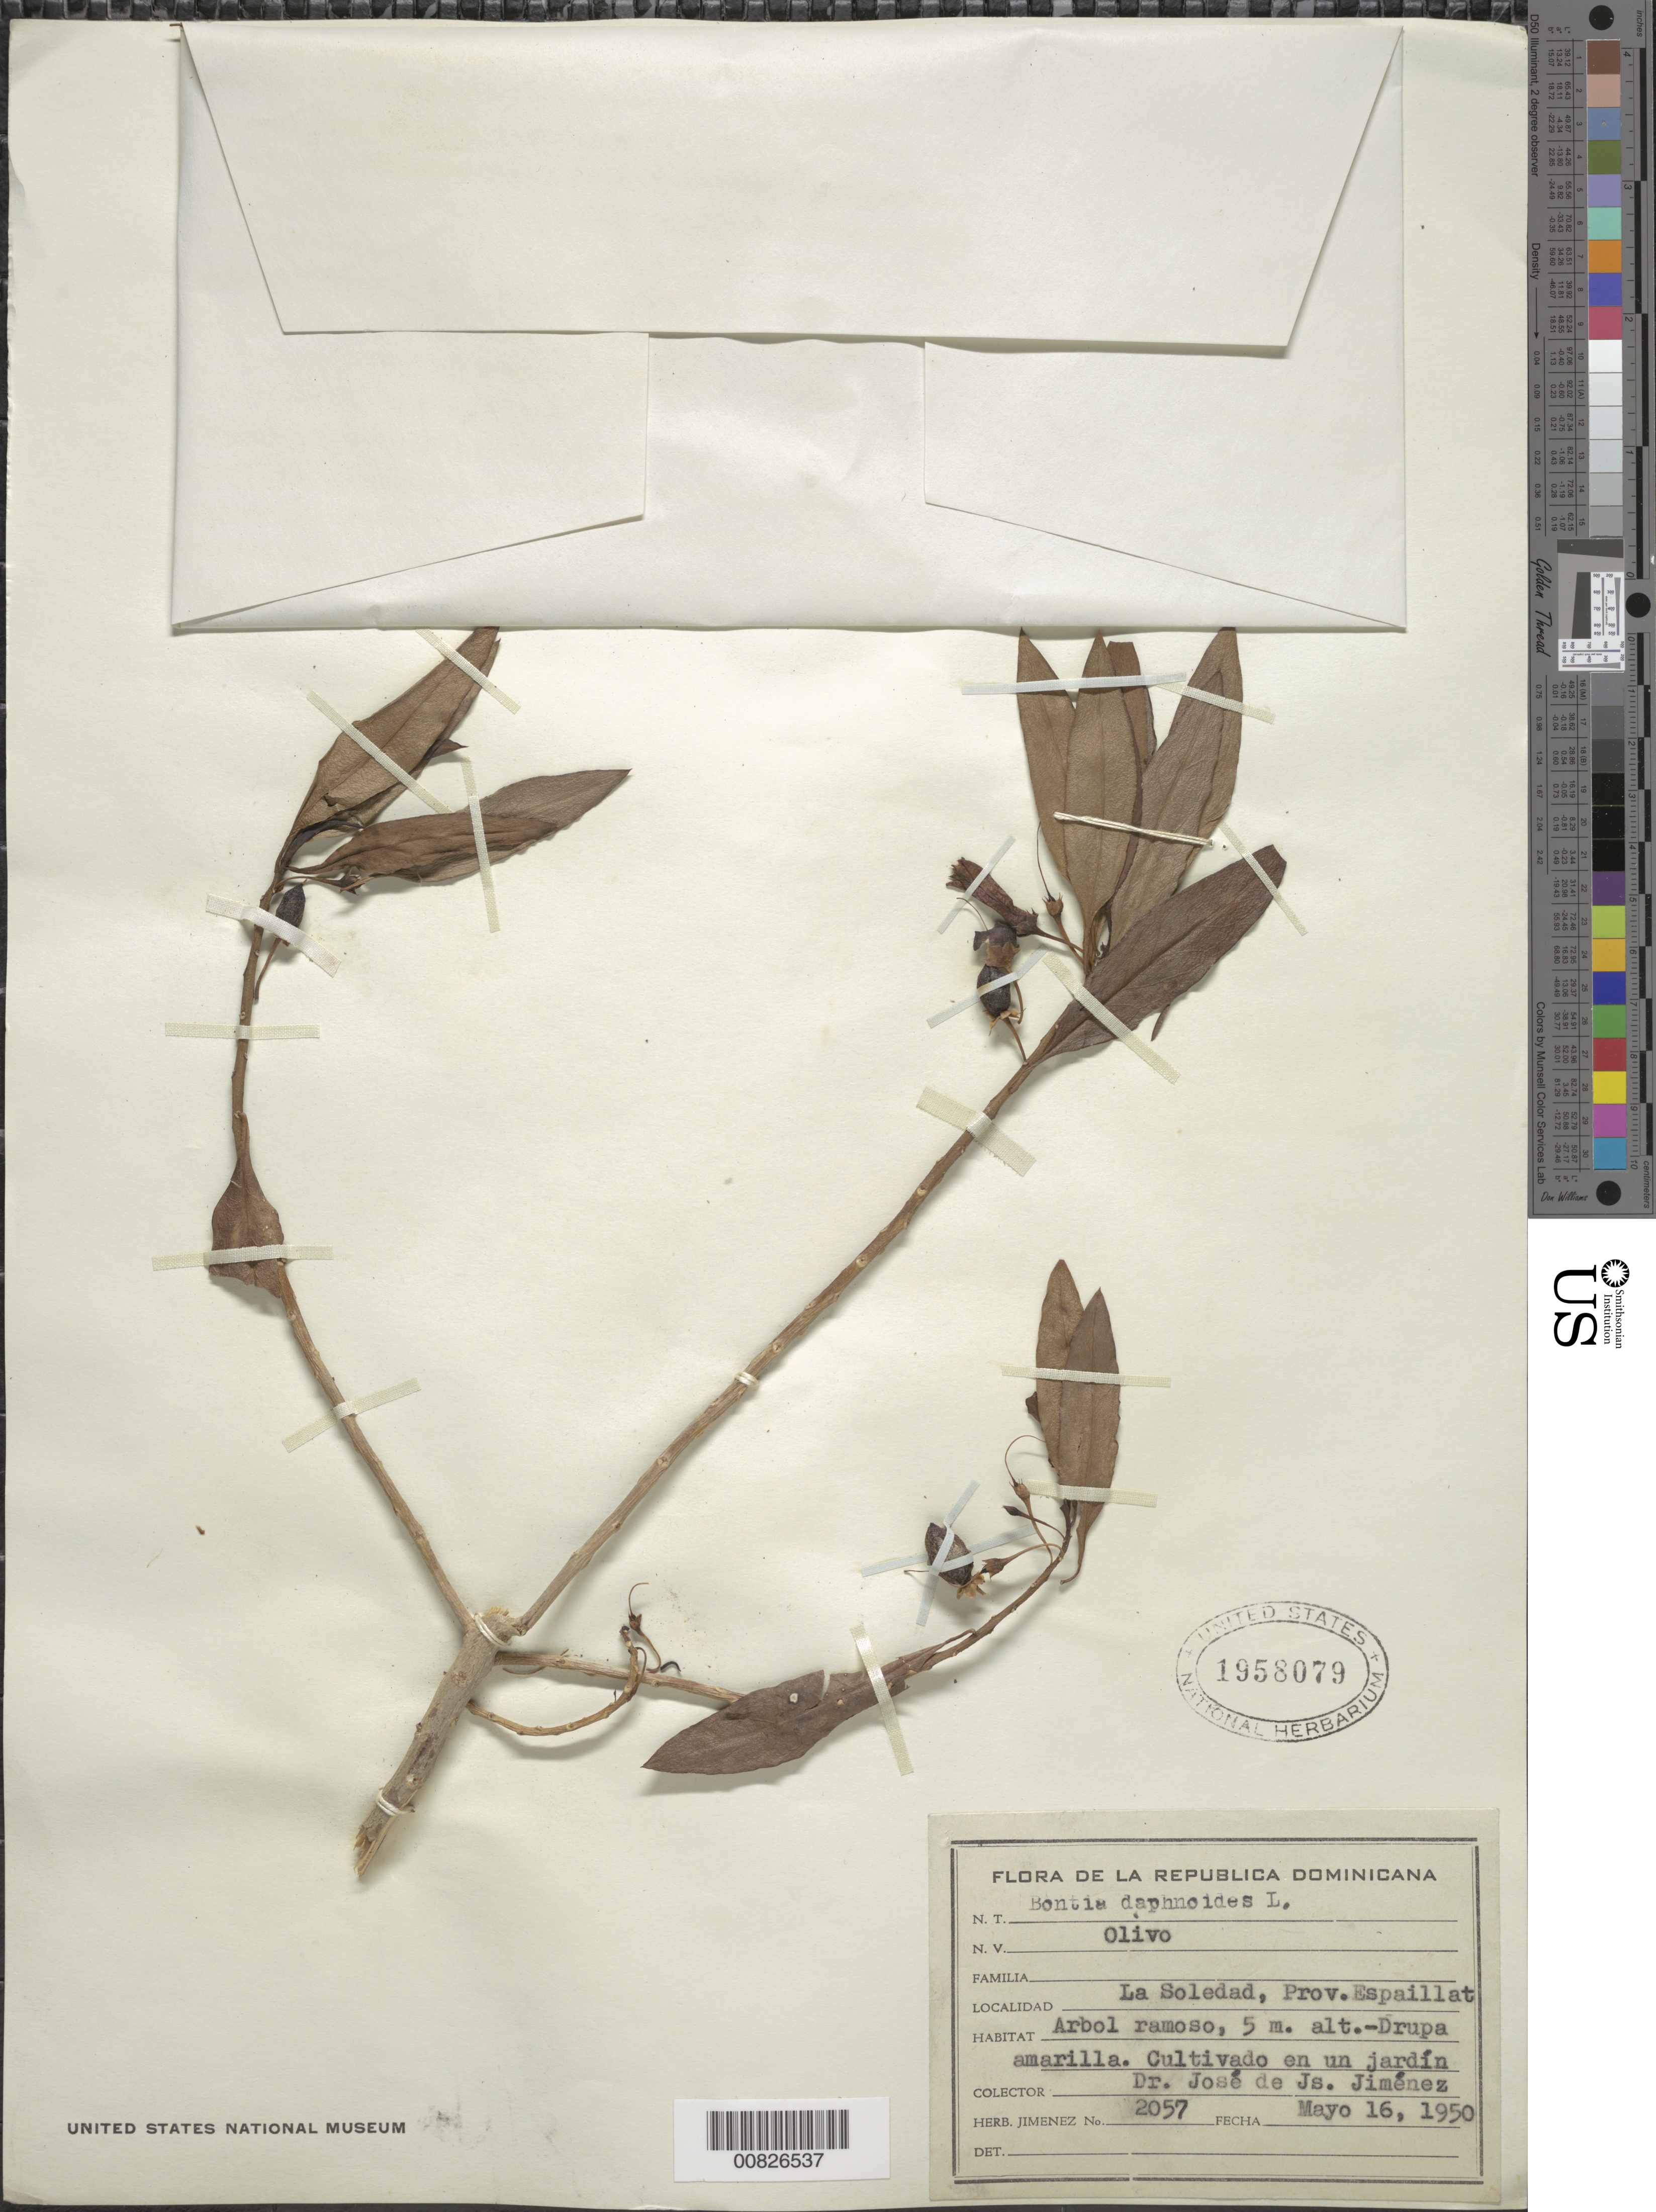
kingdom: Plantae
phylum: Tracheophyta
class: Magnoliopsida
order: Lamiales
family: Scrophulariaceae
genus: Bontia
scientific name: Bontia daphnoides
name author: L.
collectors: J. J. Jiménez Almonte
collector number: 2057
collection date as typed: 16 May 1950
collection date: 1950-05-16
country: Dominican Republic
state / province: Espaillat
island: Hispaniola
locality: La Soledad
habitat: En un jardín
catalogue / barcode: US 1958079